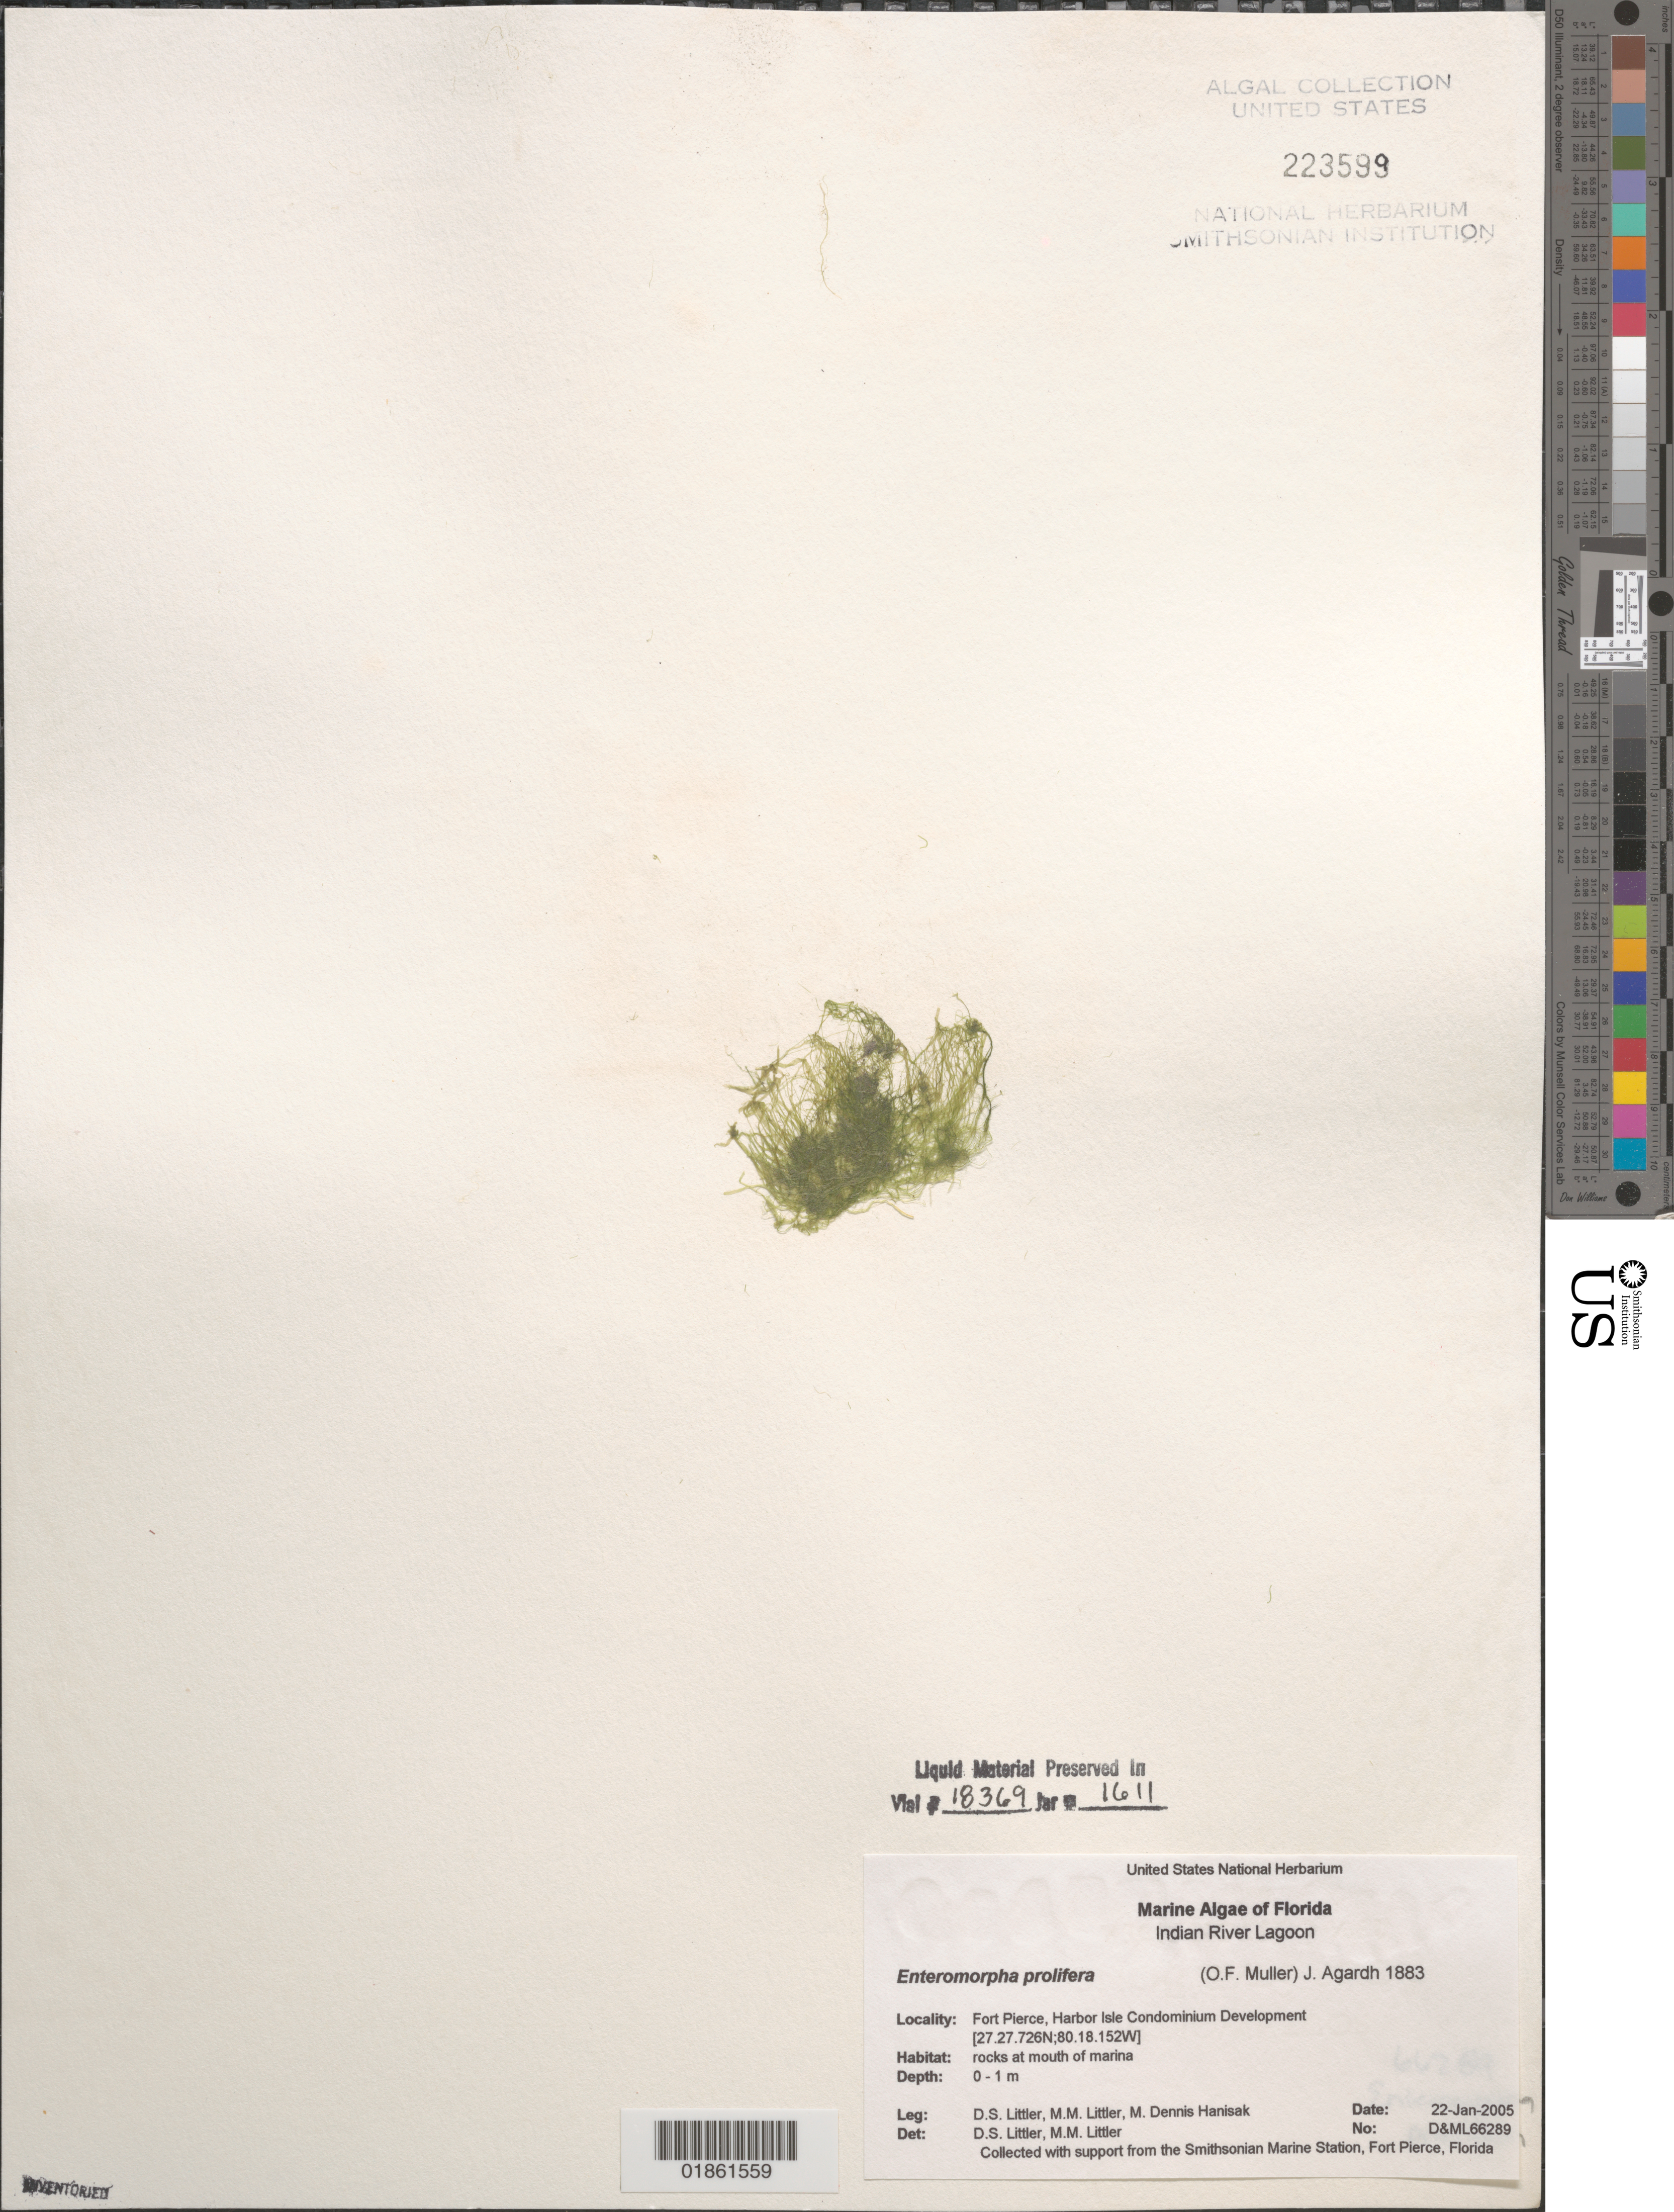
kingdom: Plantae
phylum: Chlorophyta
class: Ulvophyceae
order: Ulvales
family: Ulvaceae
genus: Ulva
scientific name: Ulva prolifera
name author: O.F. Müller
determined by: Algae name updating Project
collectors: D. S. Littler & M. Hanisak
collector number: D&ML66289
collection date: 2005-01-22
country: United States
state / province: Florida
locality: Indian River Lagoon. Fort Pierce, Harbor Isle Condominium Development.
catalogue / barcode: US 223599